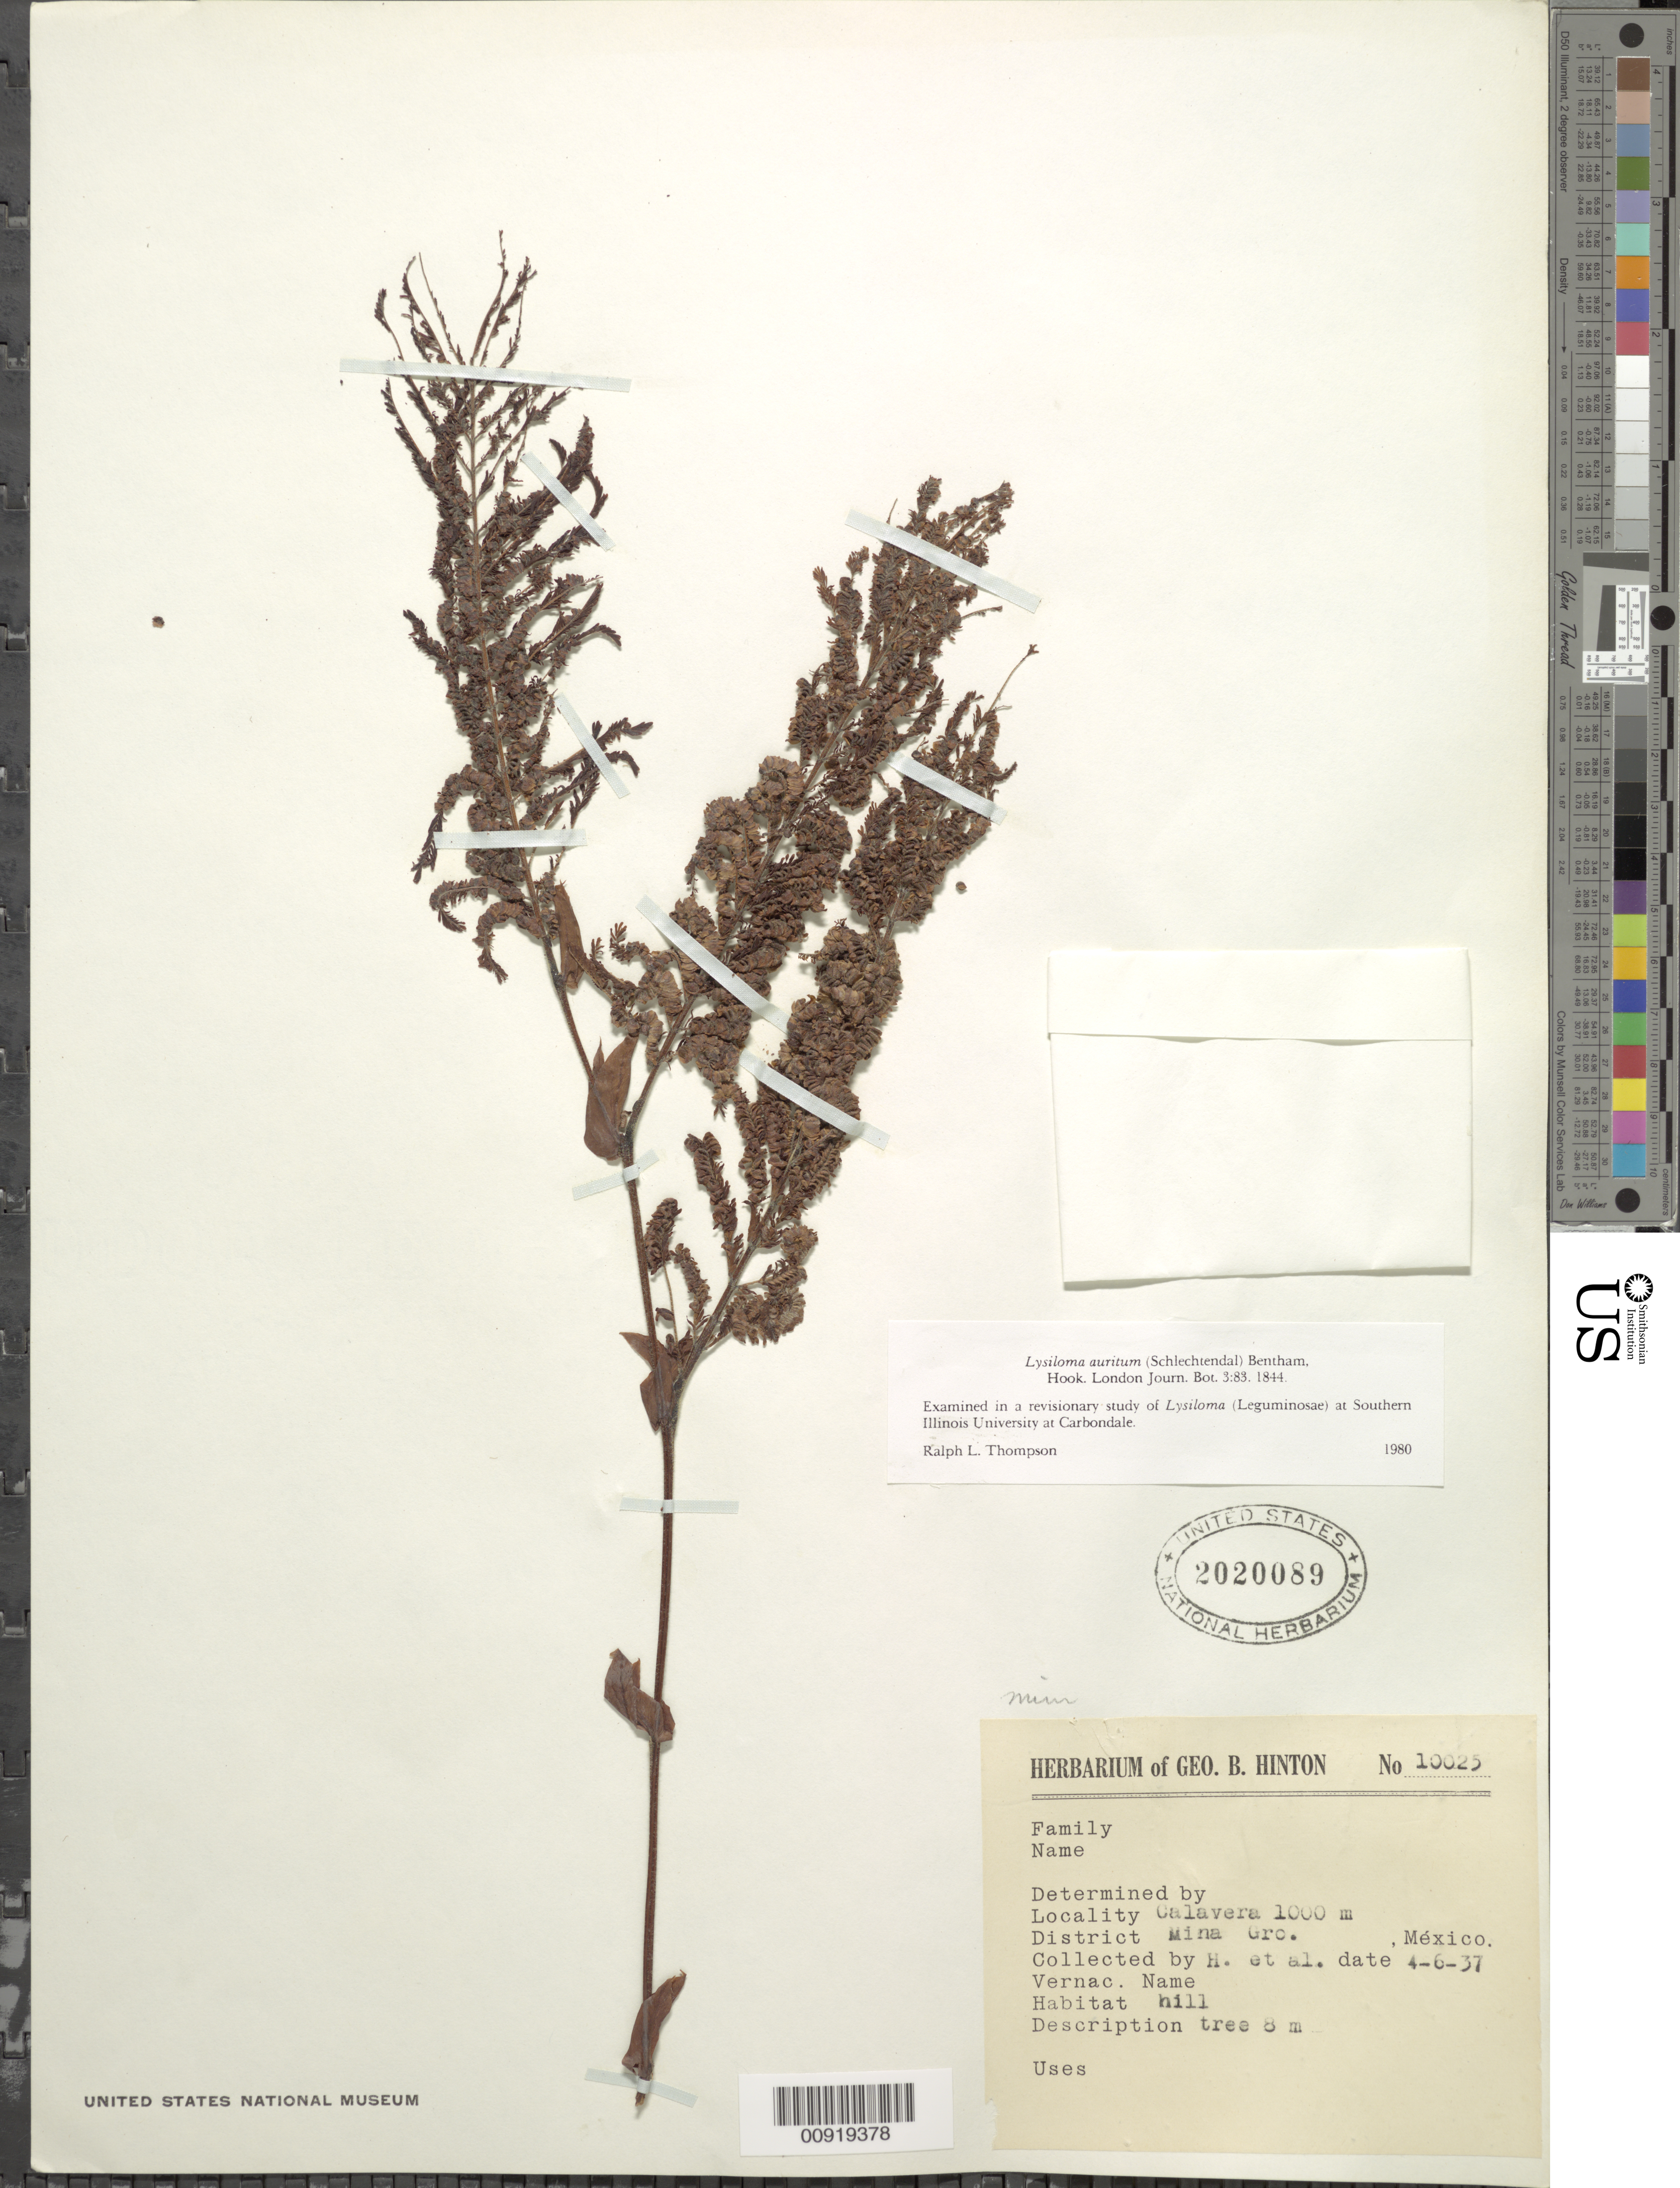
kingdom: Plantae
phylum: Tracheophyta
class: Magnoliopsida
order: Fabales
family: Fabaceae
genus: Lysiloma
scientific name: Lysiloma auritum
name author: (Schltdl.) Benth.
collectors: G. B. Hinton & et al.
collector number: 10025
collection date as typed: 06 Apr 1937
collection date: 1937-04-06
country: Mexico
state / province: Guerrero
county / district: Mina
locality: Calavera, District Mina, Guerrero.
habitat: Hill.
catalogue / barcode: US 2020089